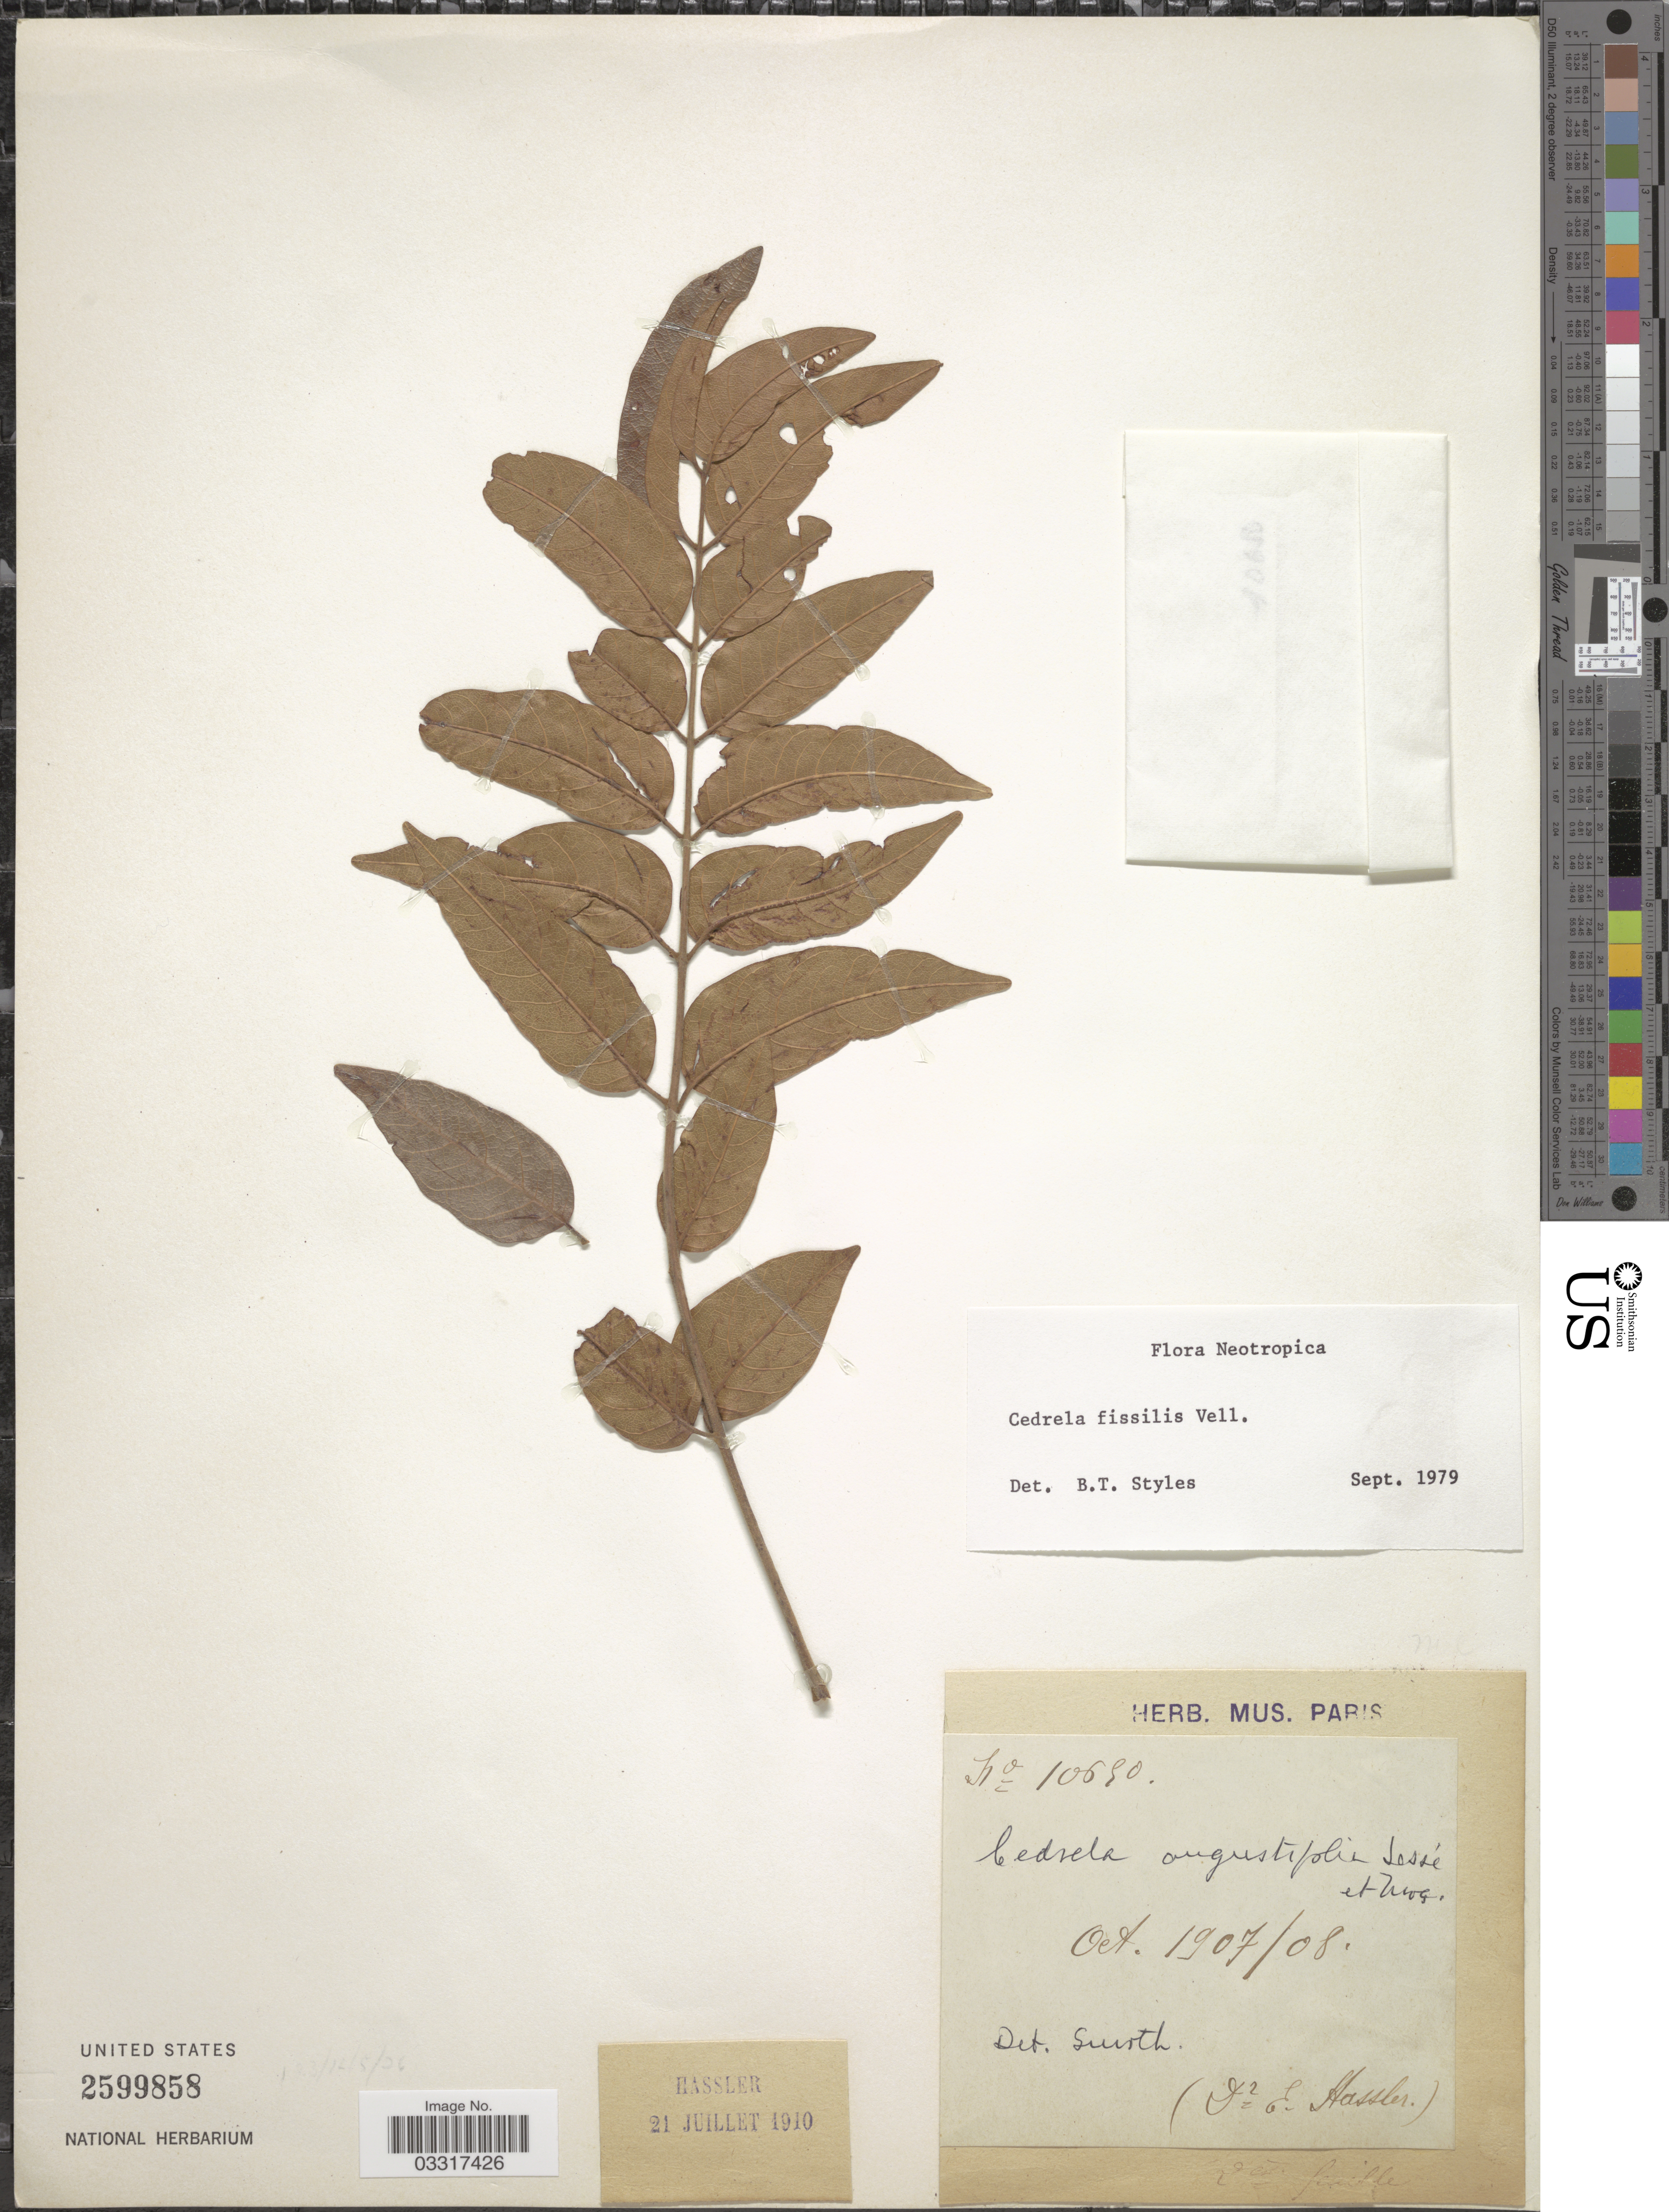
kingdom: Plantae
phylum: Tracheophyta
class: Magnoliopsida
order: Sapindales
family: Meliaceae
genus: Cedrela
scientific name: Cedrela fissilis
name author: Vell.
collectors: E. Hassler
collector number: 10690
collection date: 1907-10/1908-10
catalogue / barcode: US 2599858